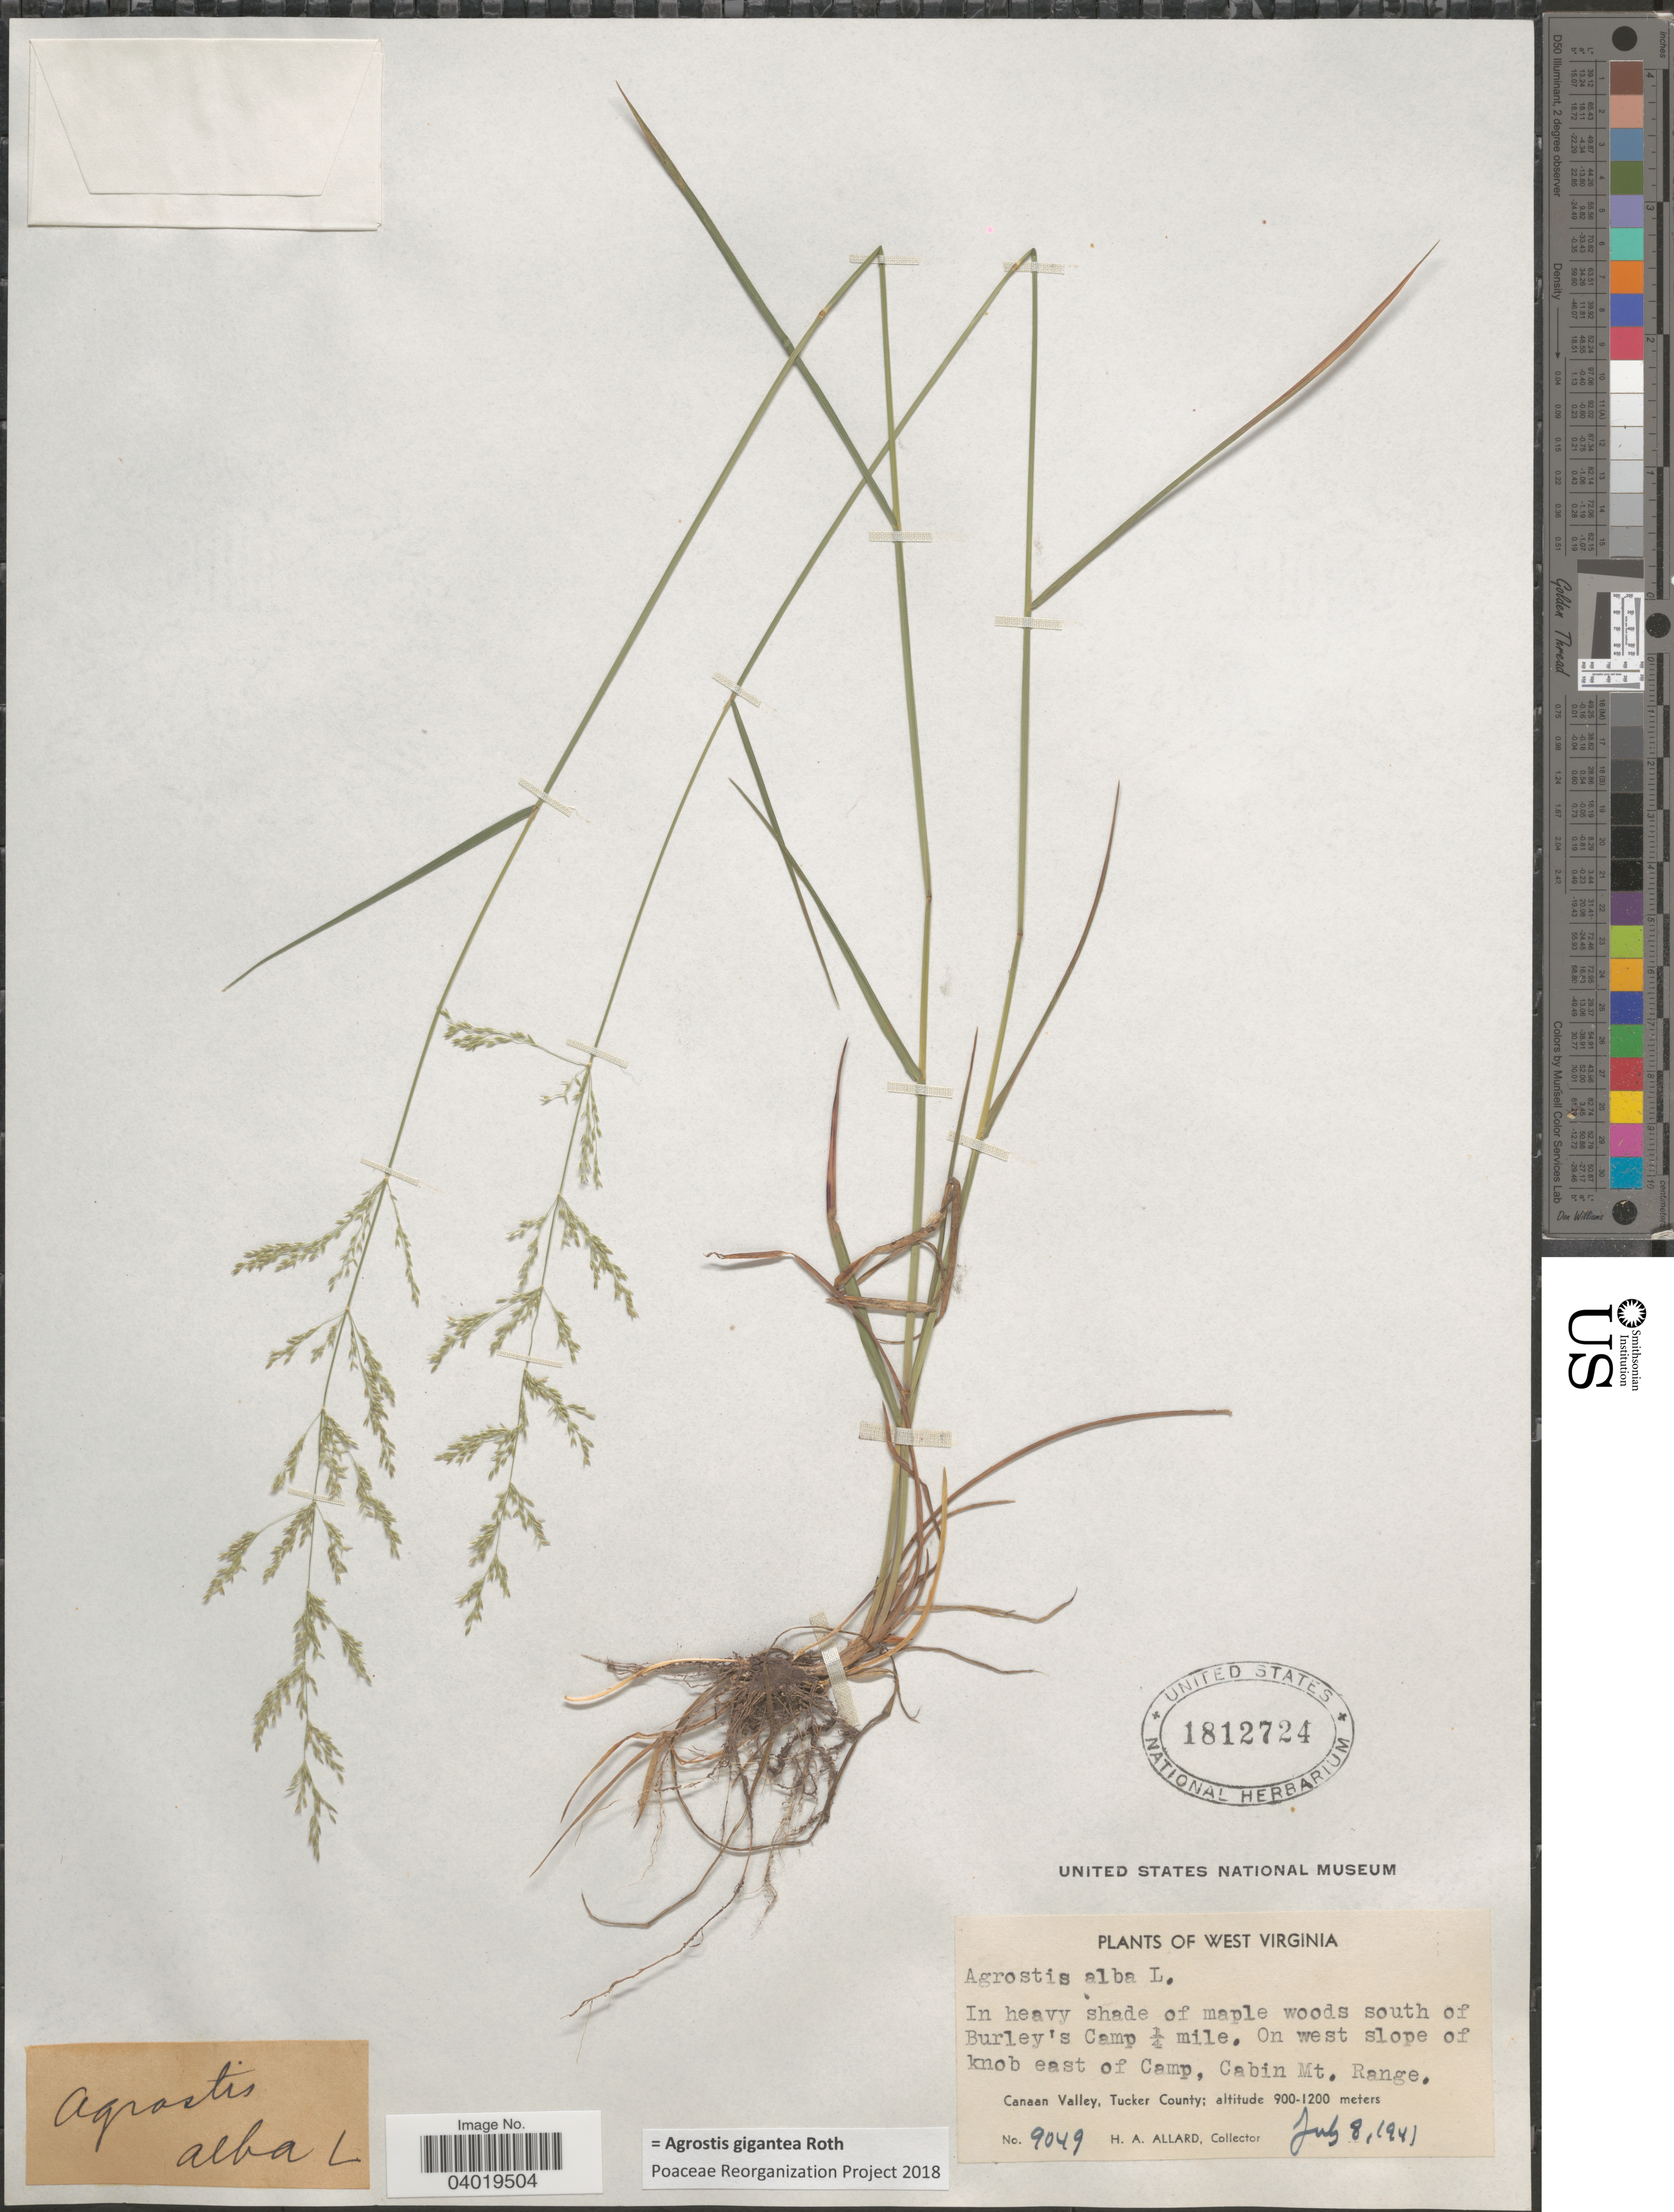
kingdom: Plantae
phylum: Tracheophyta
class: Liliopsida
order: Poales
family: Poaceae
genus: Agrostis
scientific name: Agrostis gigantea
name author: Roth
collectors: H. A. Allard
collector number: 9049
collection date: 1941-07-08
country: United States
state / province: West Virginia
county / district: Tucker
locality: In heavy shade of maple woods south of Burley's Camp ¼ mile. On west slope of knob east of Camp, Cabin Mt. Range. Canaan Valley, Tucker County.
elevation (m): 900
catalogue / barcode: US 1812724